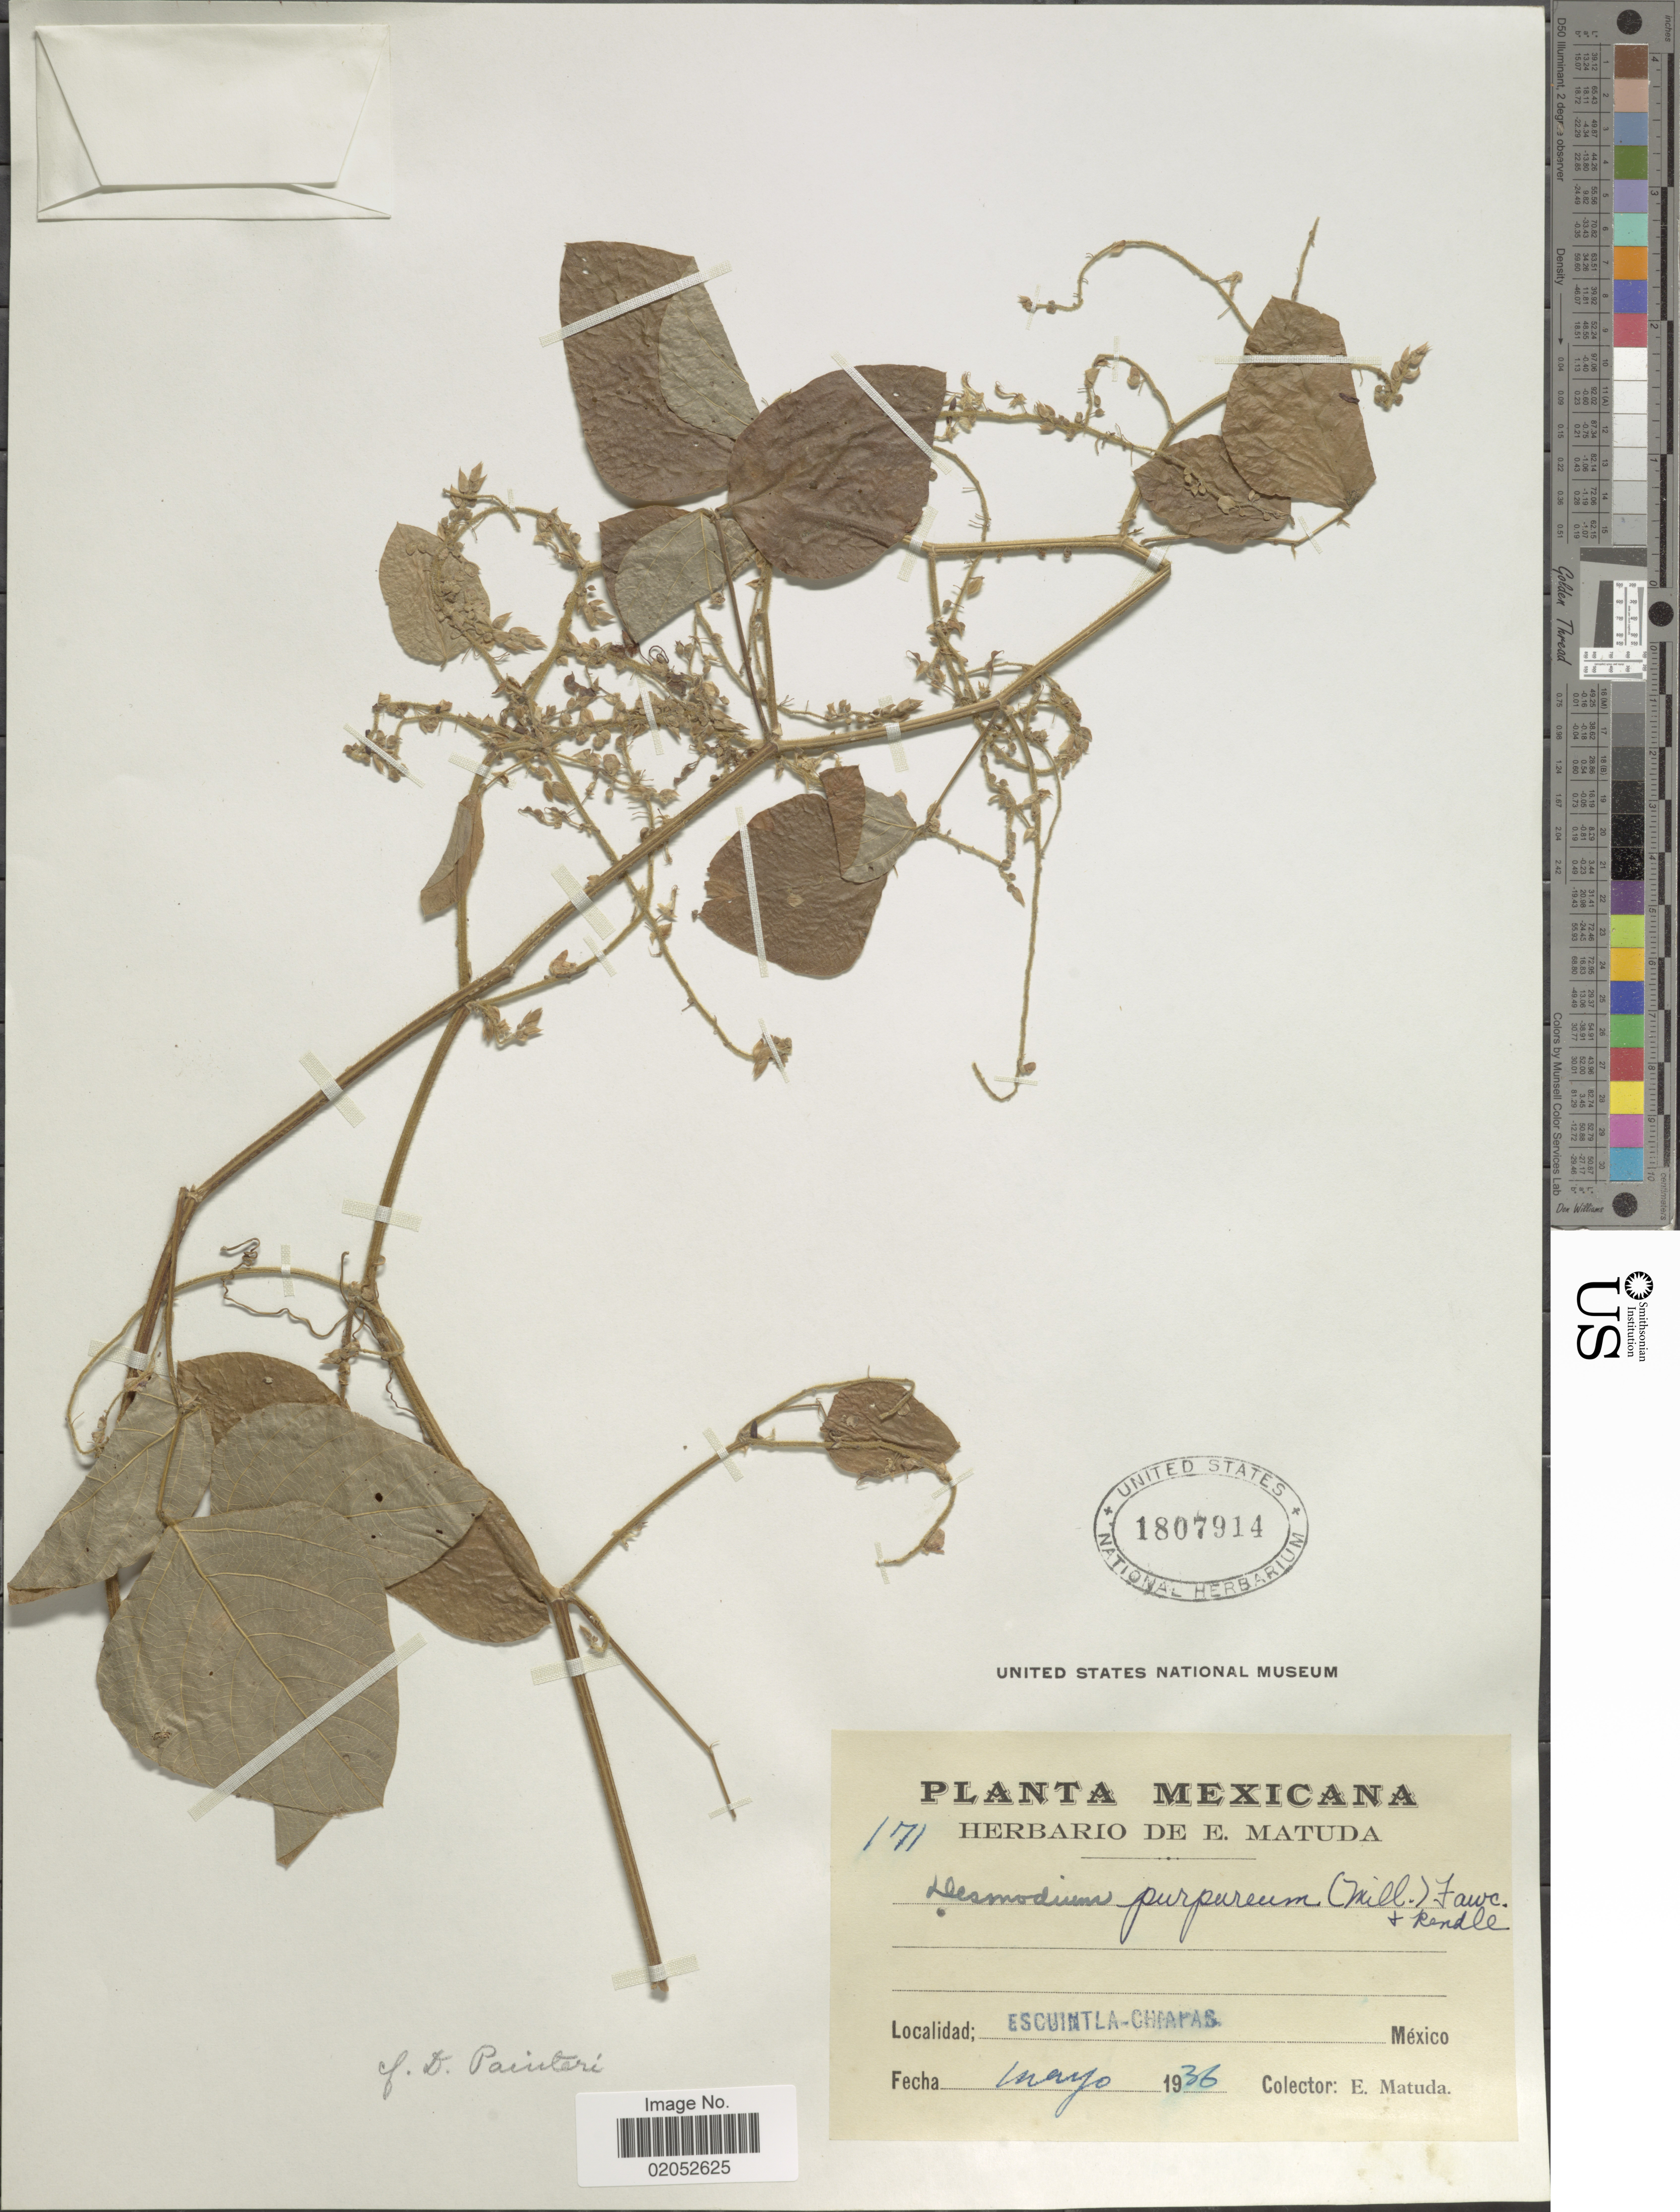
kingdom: Plantae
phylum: Tracheophyta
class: Magnoliopsida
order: Fabales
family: Fabaceae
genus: Desmodium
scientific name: Desmodium painteri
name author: (Rose & J.H. Painter) Standl.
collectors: E. Matuda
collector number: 171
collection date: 1932-05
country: Mexico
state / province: Chiapas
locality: Escuintla-Chiapas, Mexico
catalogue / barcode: US 1807914